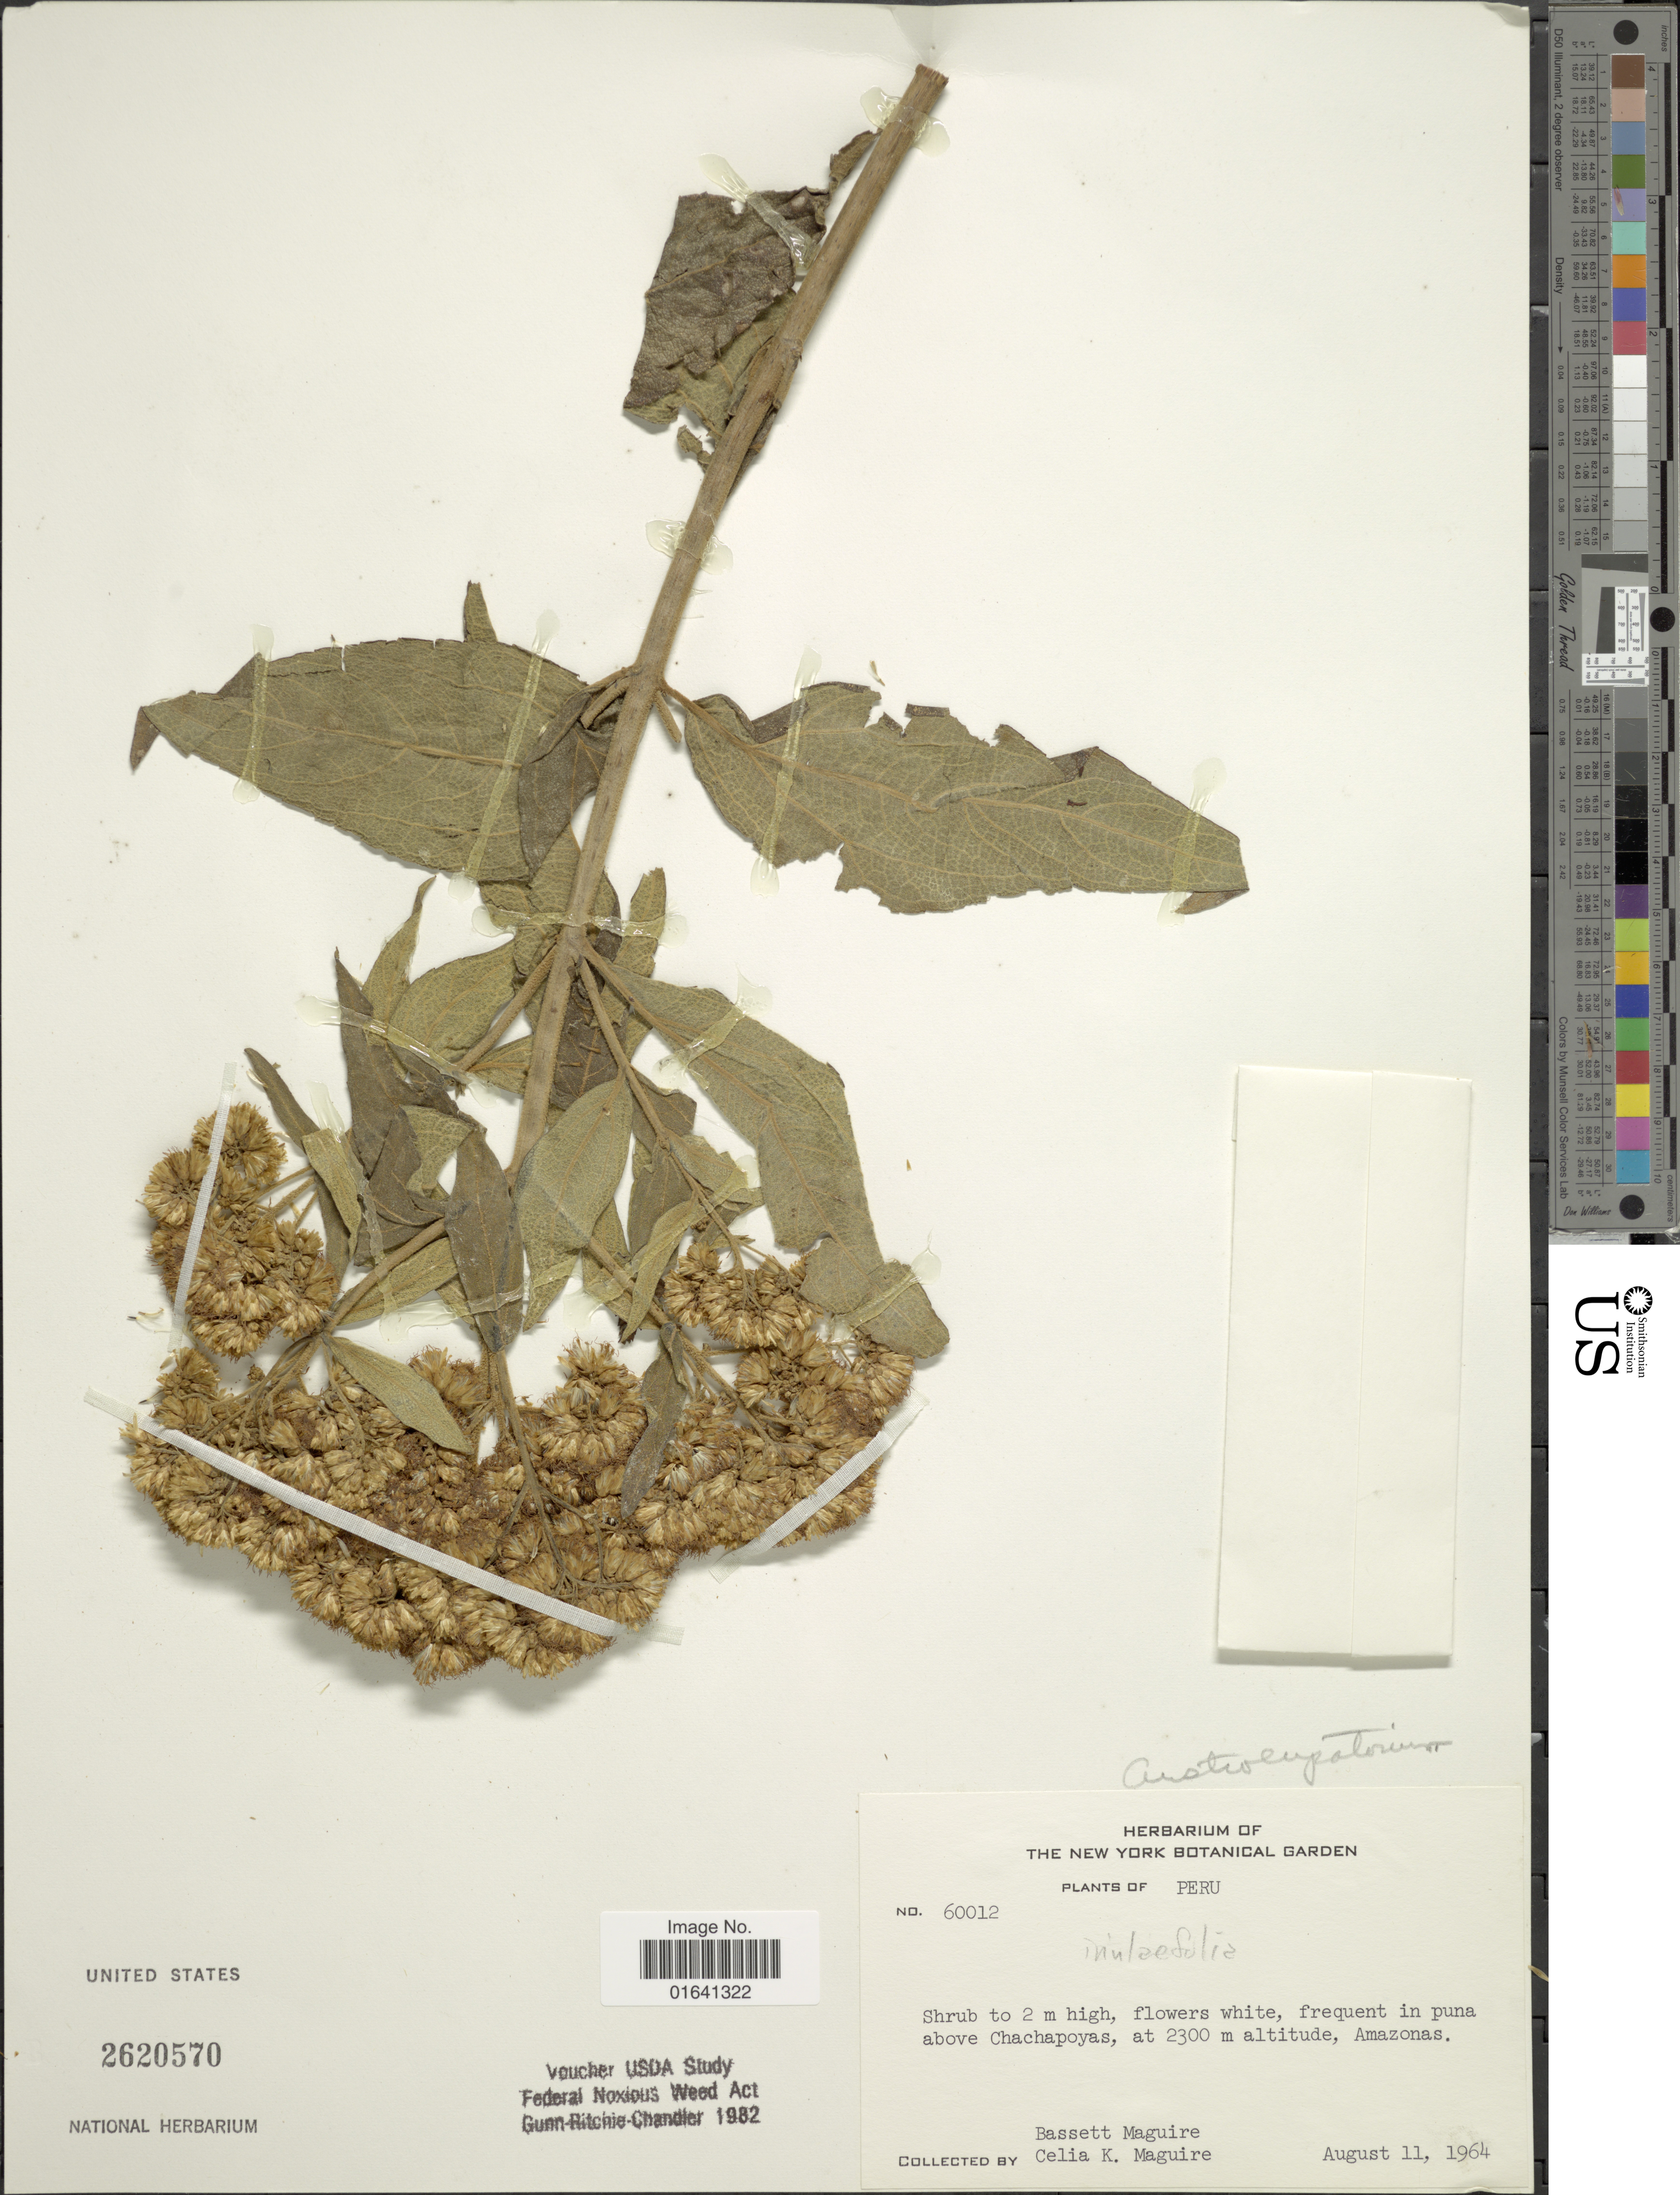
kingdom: Plantae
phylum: Tracheophyta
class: Magnoliopsida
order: Asterales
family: Asteraceae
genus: Austroeupatorium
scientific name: Austroeupatorium inulaefolium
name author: (Kunth) R.M. King & H. Rob.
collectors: B. Maguire & C. K. Maguire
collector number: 60012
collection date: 1964-08-11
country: Peru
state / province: Amazonas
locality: Frequent in puna above Chachapoyas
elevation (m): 2300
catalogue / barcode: US 2620570